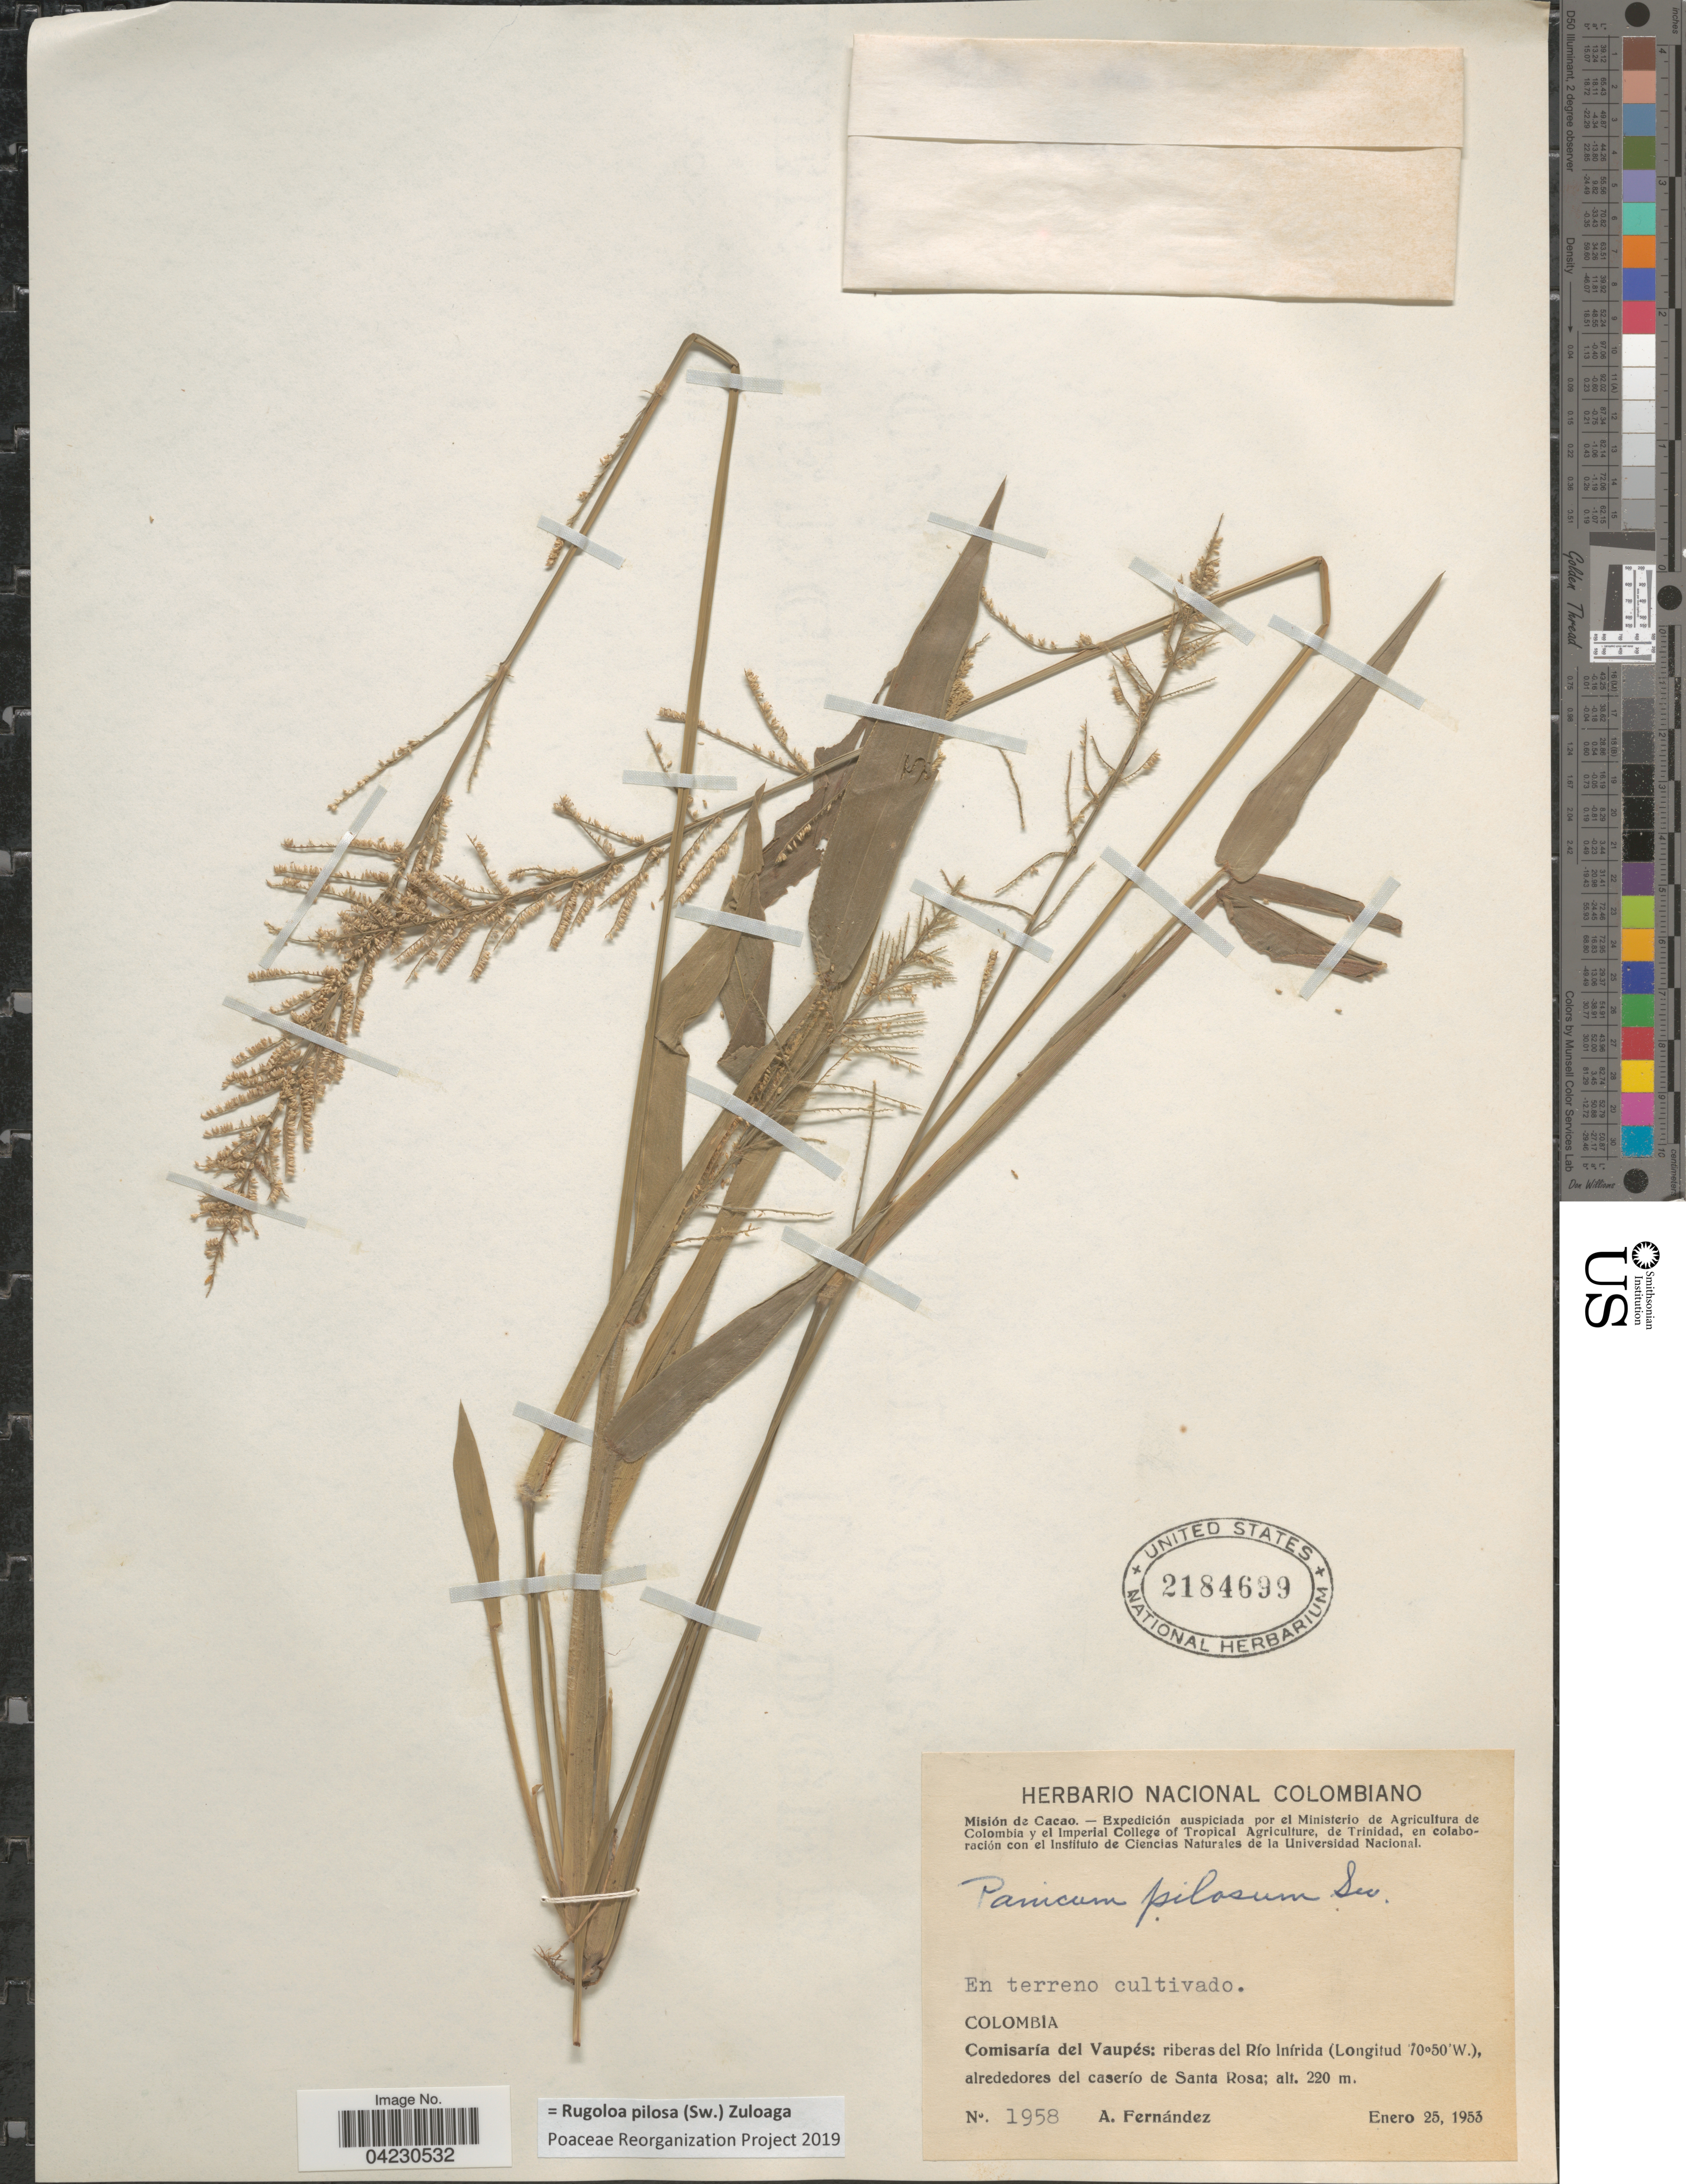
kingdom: Plantae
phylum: Tracheophyta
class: Liliopsida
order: Poales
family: Poaceae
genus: Rugoloa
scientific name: Rugoloa pilosa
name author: (Sw.) Zuloaga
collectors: A. Fernández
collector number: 1958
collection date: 1953-01-25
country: Colombia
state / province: Vaupés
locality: Misión de Cacao. - Expedición auspiciada por el Ministerio de Agricultura de Colombia y el Imperial College of Tropical Agriculture, de Trinidad. Comisaría del Vaupés: riberas del Río Infrida, alrededores del caserío de Santa Rosa.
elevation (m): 220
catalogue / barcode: US 2184699